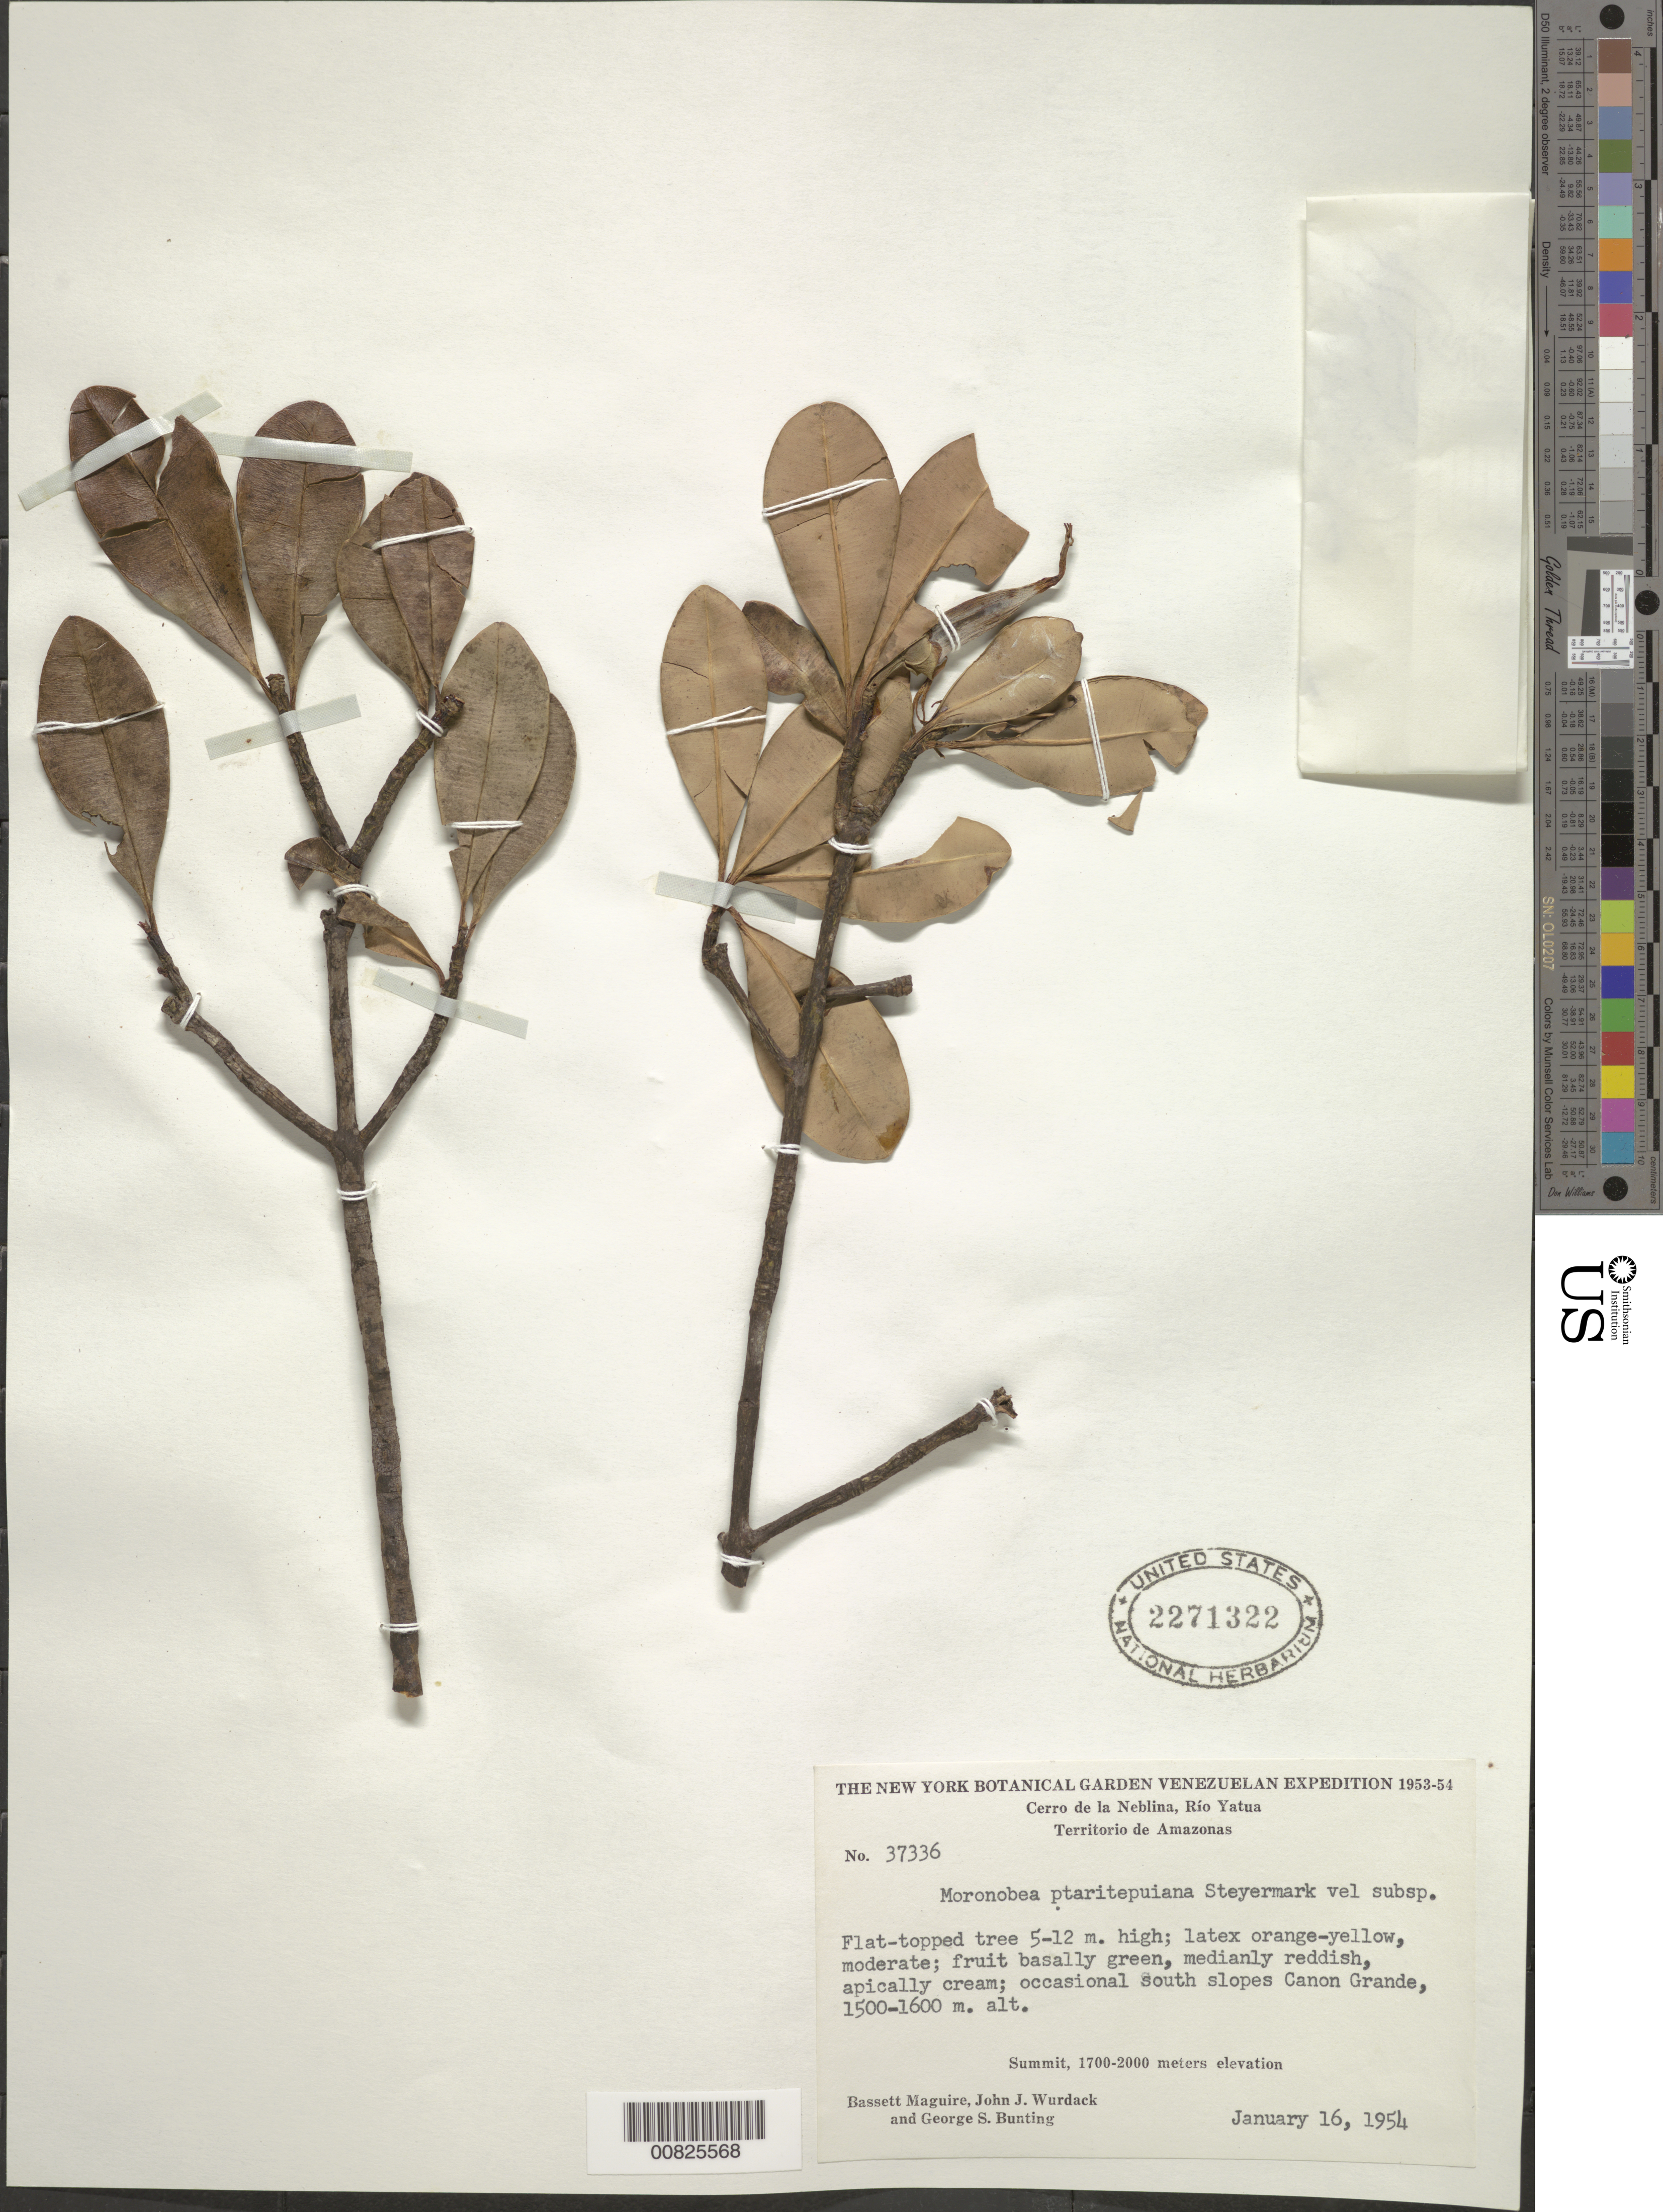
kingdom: Plantae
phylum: Tracheophyta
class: Magnoliopsida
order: Malpighiales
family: Clusiaceae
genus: Moronobea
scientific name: Moronobea ptaritepuiana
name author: Steyerm.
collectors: B. Maguire, J. J. Wurdack & G. S. Bunting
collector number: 37336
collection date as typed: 16-Jan-54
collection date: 1954-01-16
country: Venezuela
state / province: Amazonas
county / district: Río Negro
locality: Cerro de la Neblina, Río Yatua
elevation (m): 1500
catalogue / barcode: US 2271322